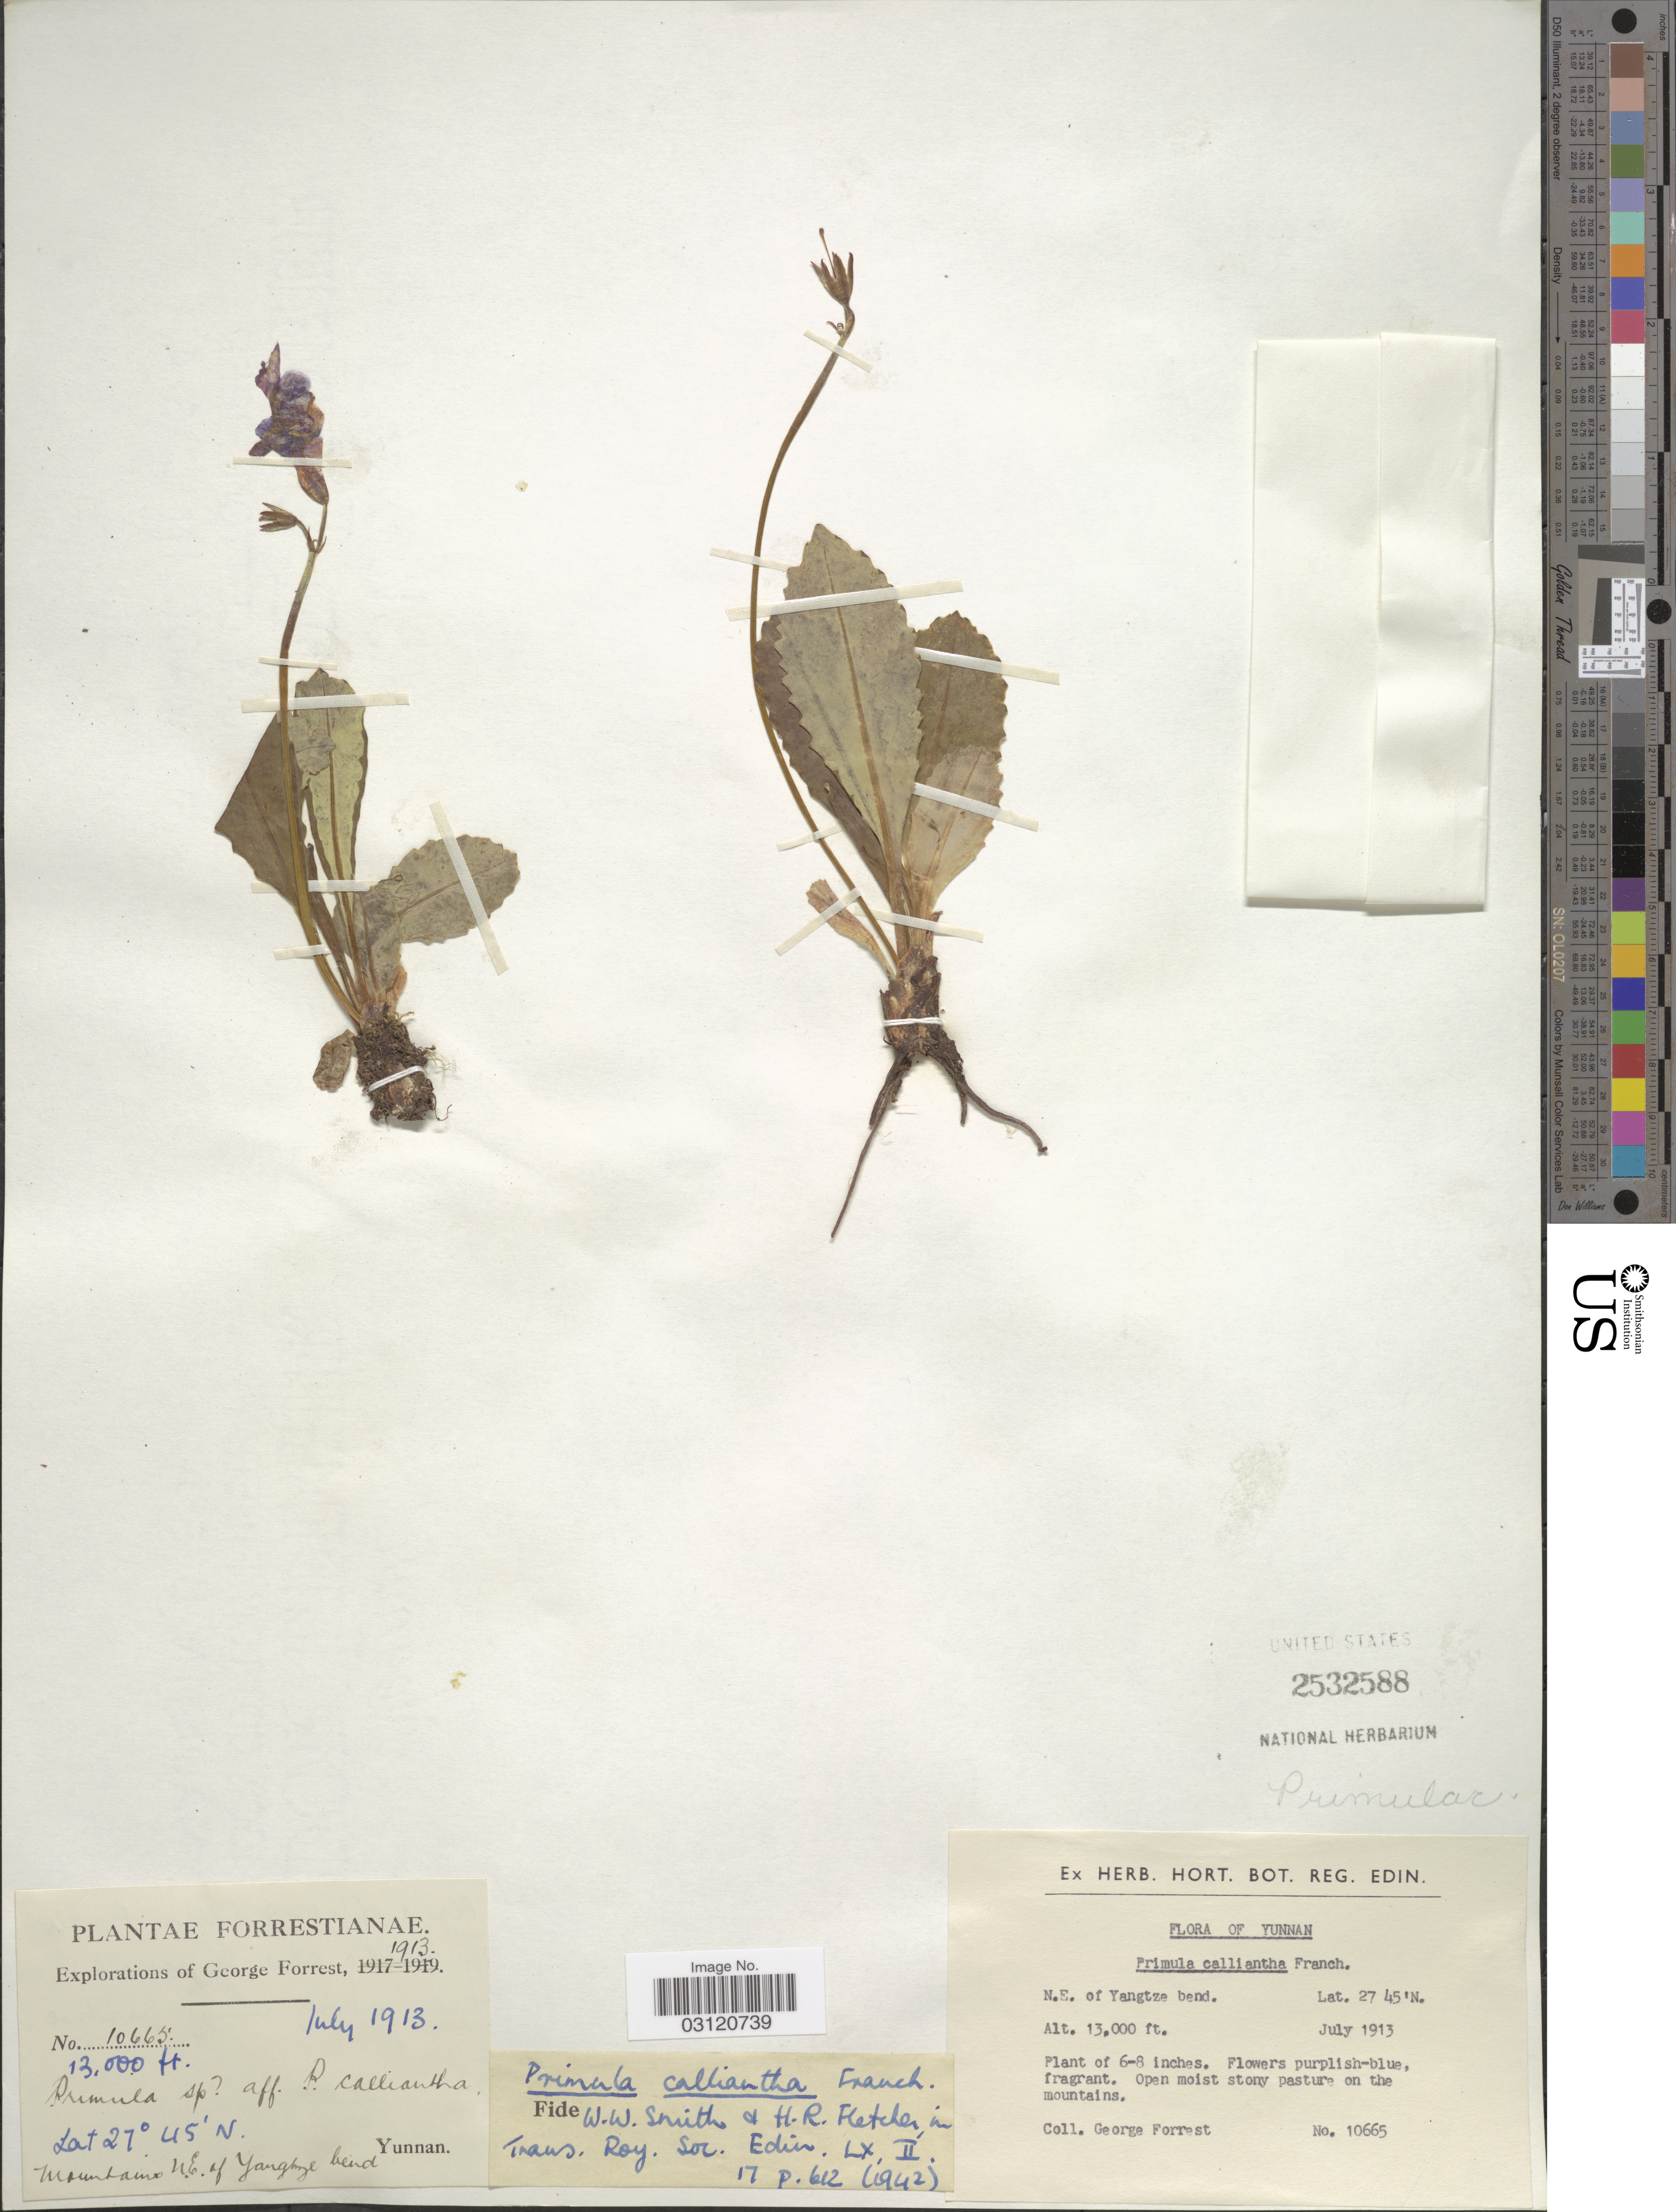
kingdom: Plantae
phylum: Tracheophyta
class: Magnoliopsida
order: Ericales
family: Primulaceae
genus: Primula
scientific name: Primula calliantha subsp. bryophila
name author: (Balf. f. & Farrer) W.W. Sm. & Forrest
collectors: G. Forrest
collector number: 10665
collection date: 1913-07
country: China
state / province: Yunnan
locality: N.E. of Yangtze bend.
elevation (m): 3962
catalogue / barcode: US 2532588